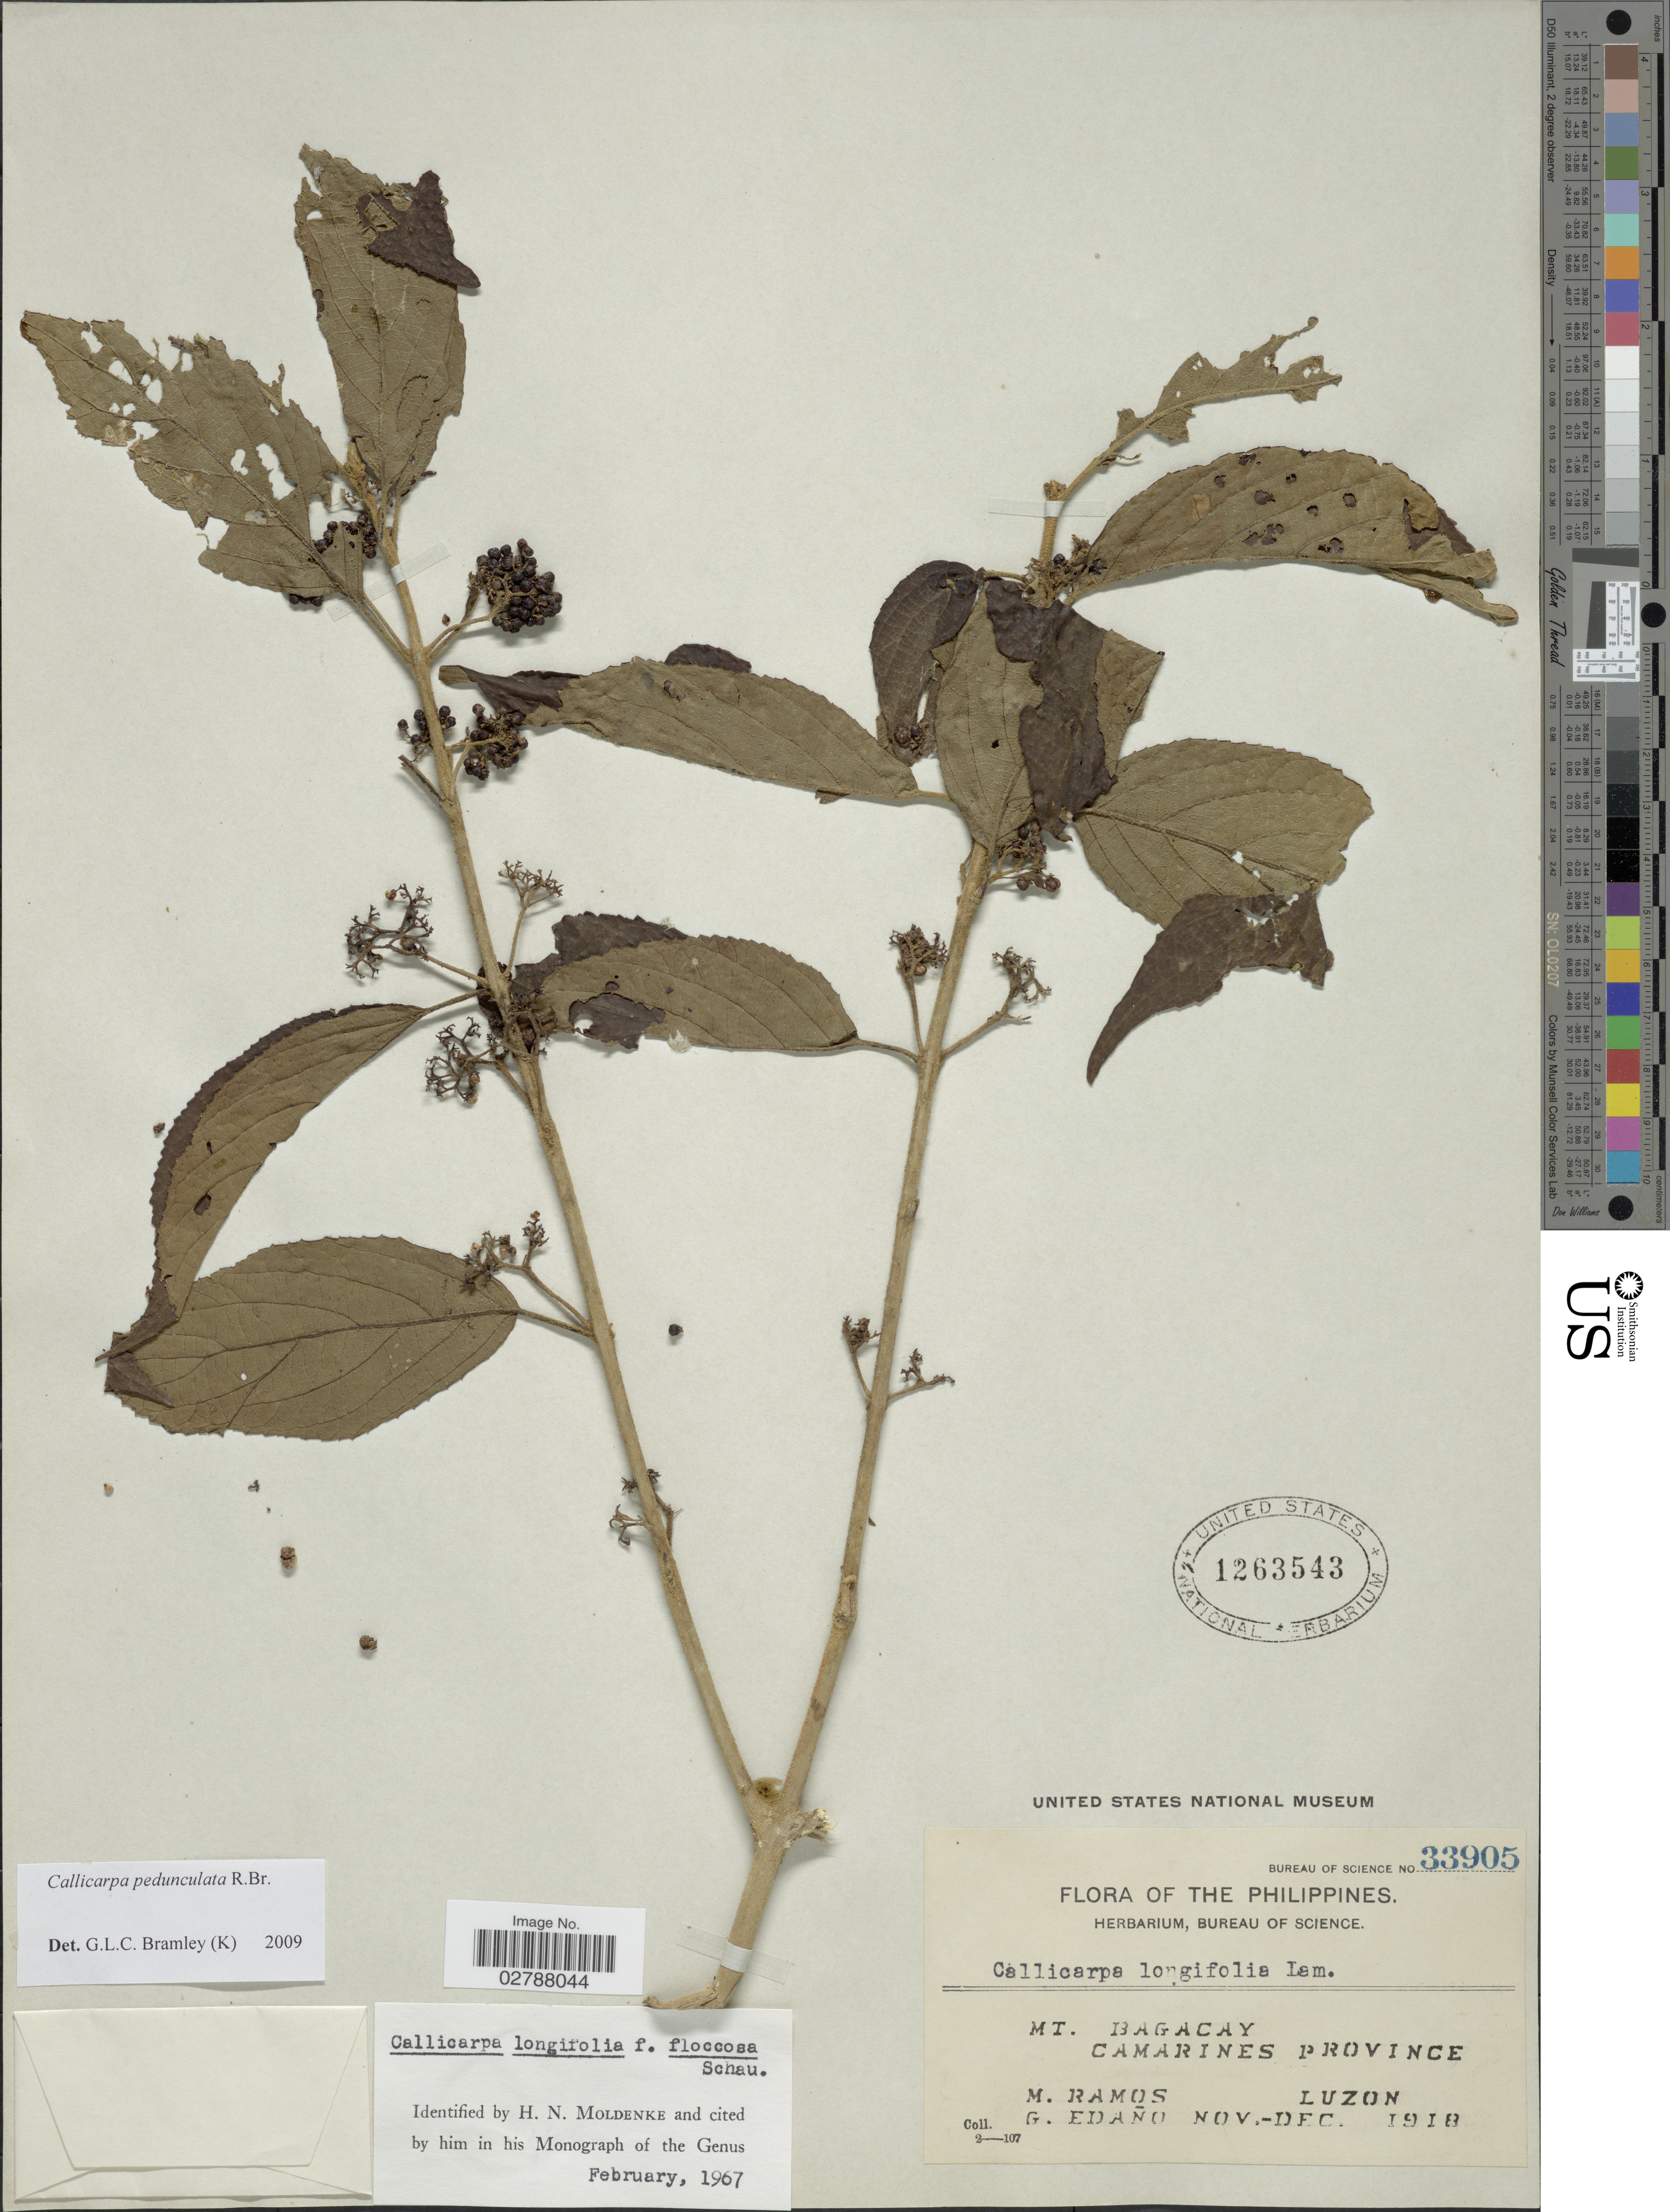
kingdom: Plantae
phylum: Tracheophyta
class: Magnoliopsida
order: Lamiales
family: Lamiaceae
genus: Callicarpa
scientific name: Callicarpa pedunculata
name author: R. Br.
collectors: M. Ramos & G. Edaño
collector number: Bureau of Science33905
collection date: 1918-11/1918-12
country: Philippines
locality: Mt. Bagacay. Camarines Province. Luzon.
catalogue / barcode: US 1263543